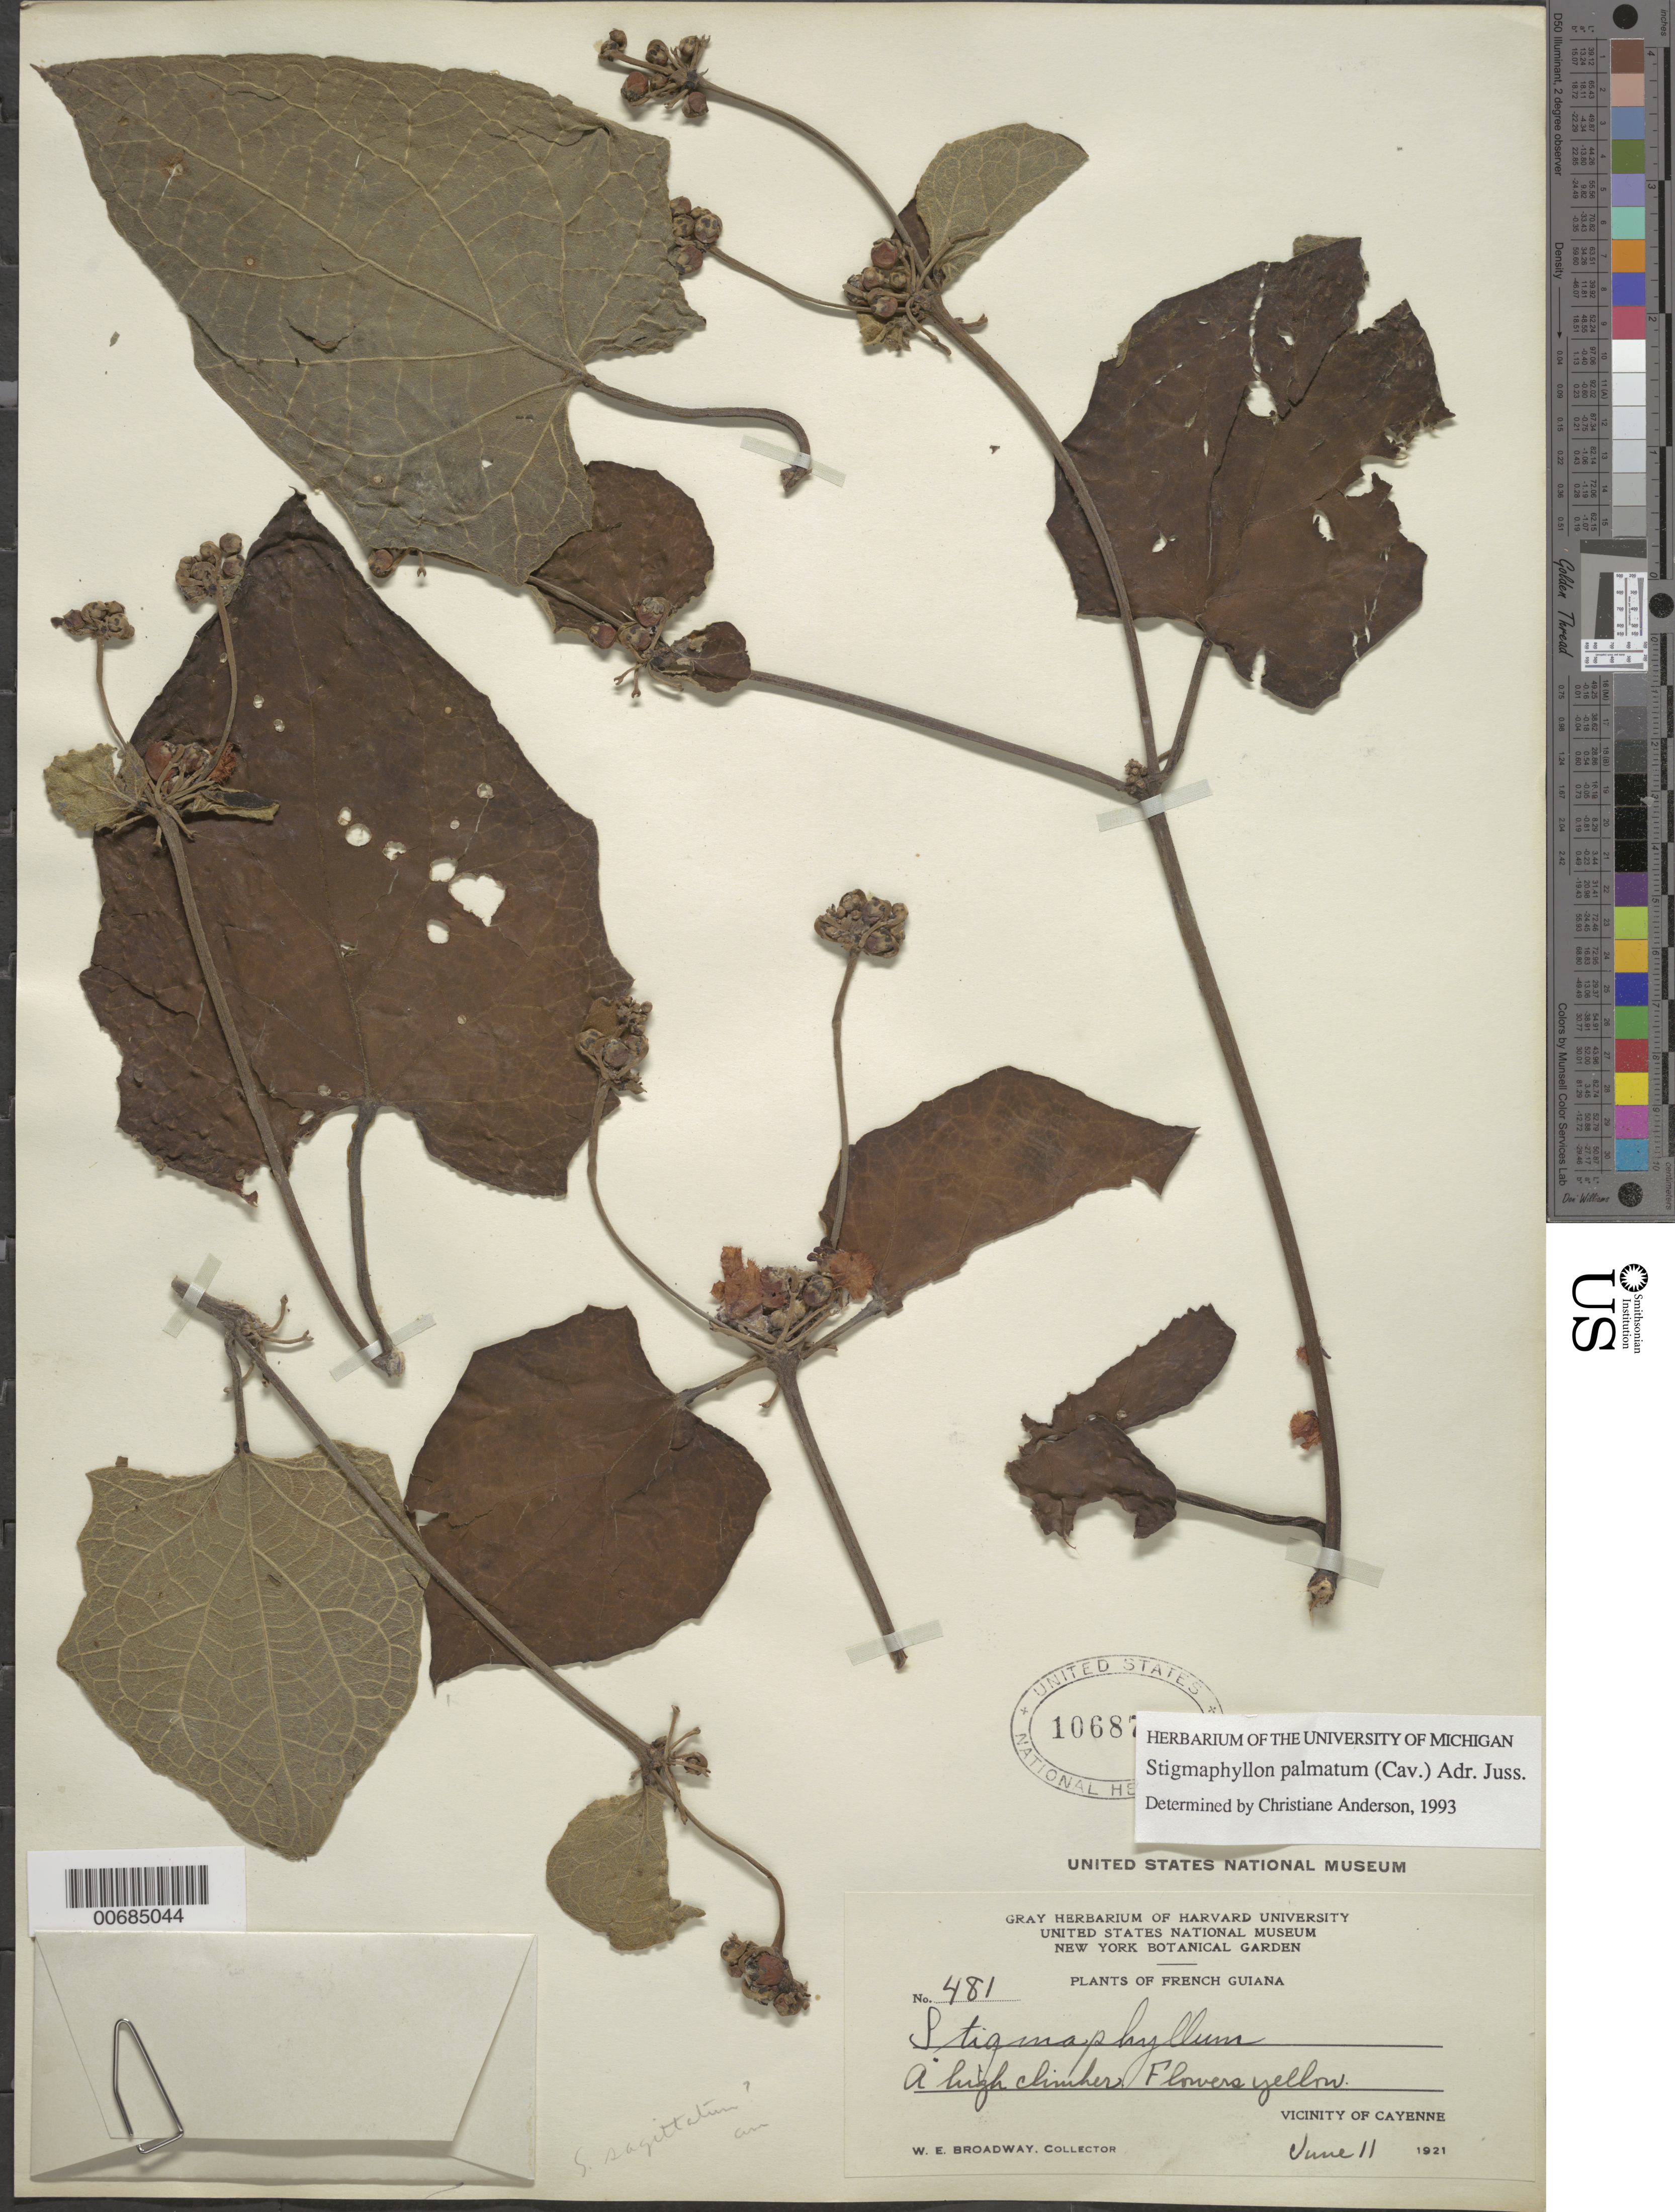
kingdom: Plantae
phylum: Tracheophyta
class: Magnoliopsida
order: Malpighiales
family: Malpighiaceae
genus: Stigmaphyllon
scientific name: Stigmaphyllon palmatum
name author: (Cav.) A. Juss.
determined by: Anderson, C.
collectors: W. E. Broadway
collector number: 481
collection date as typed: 11-Jun-21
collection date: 1921-06-11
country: French Guiana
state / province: Cayenne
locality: Cayenne, vic.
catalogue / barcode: US 1068738